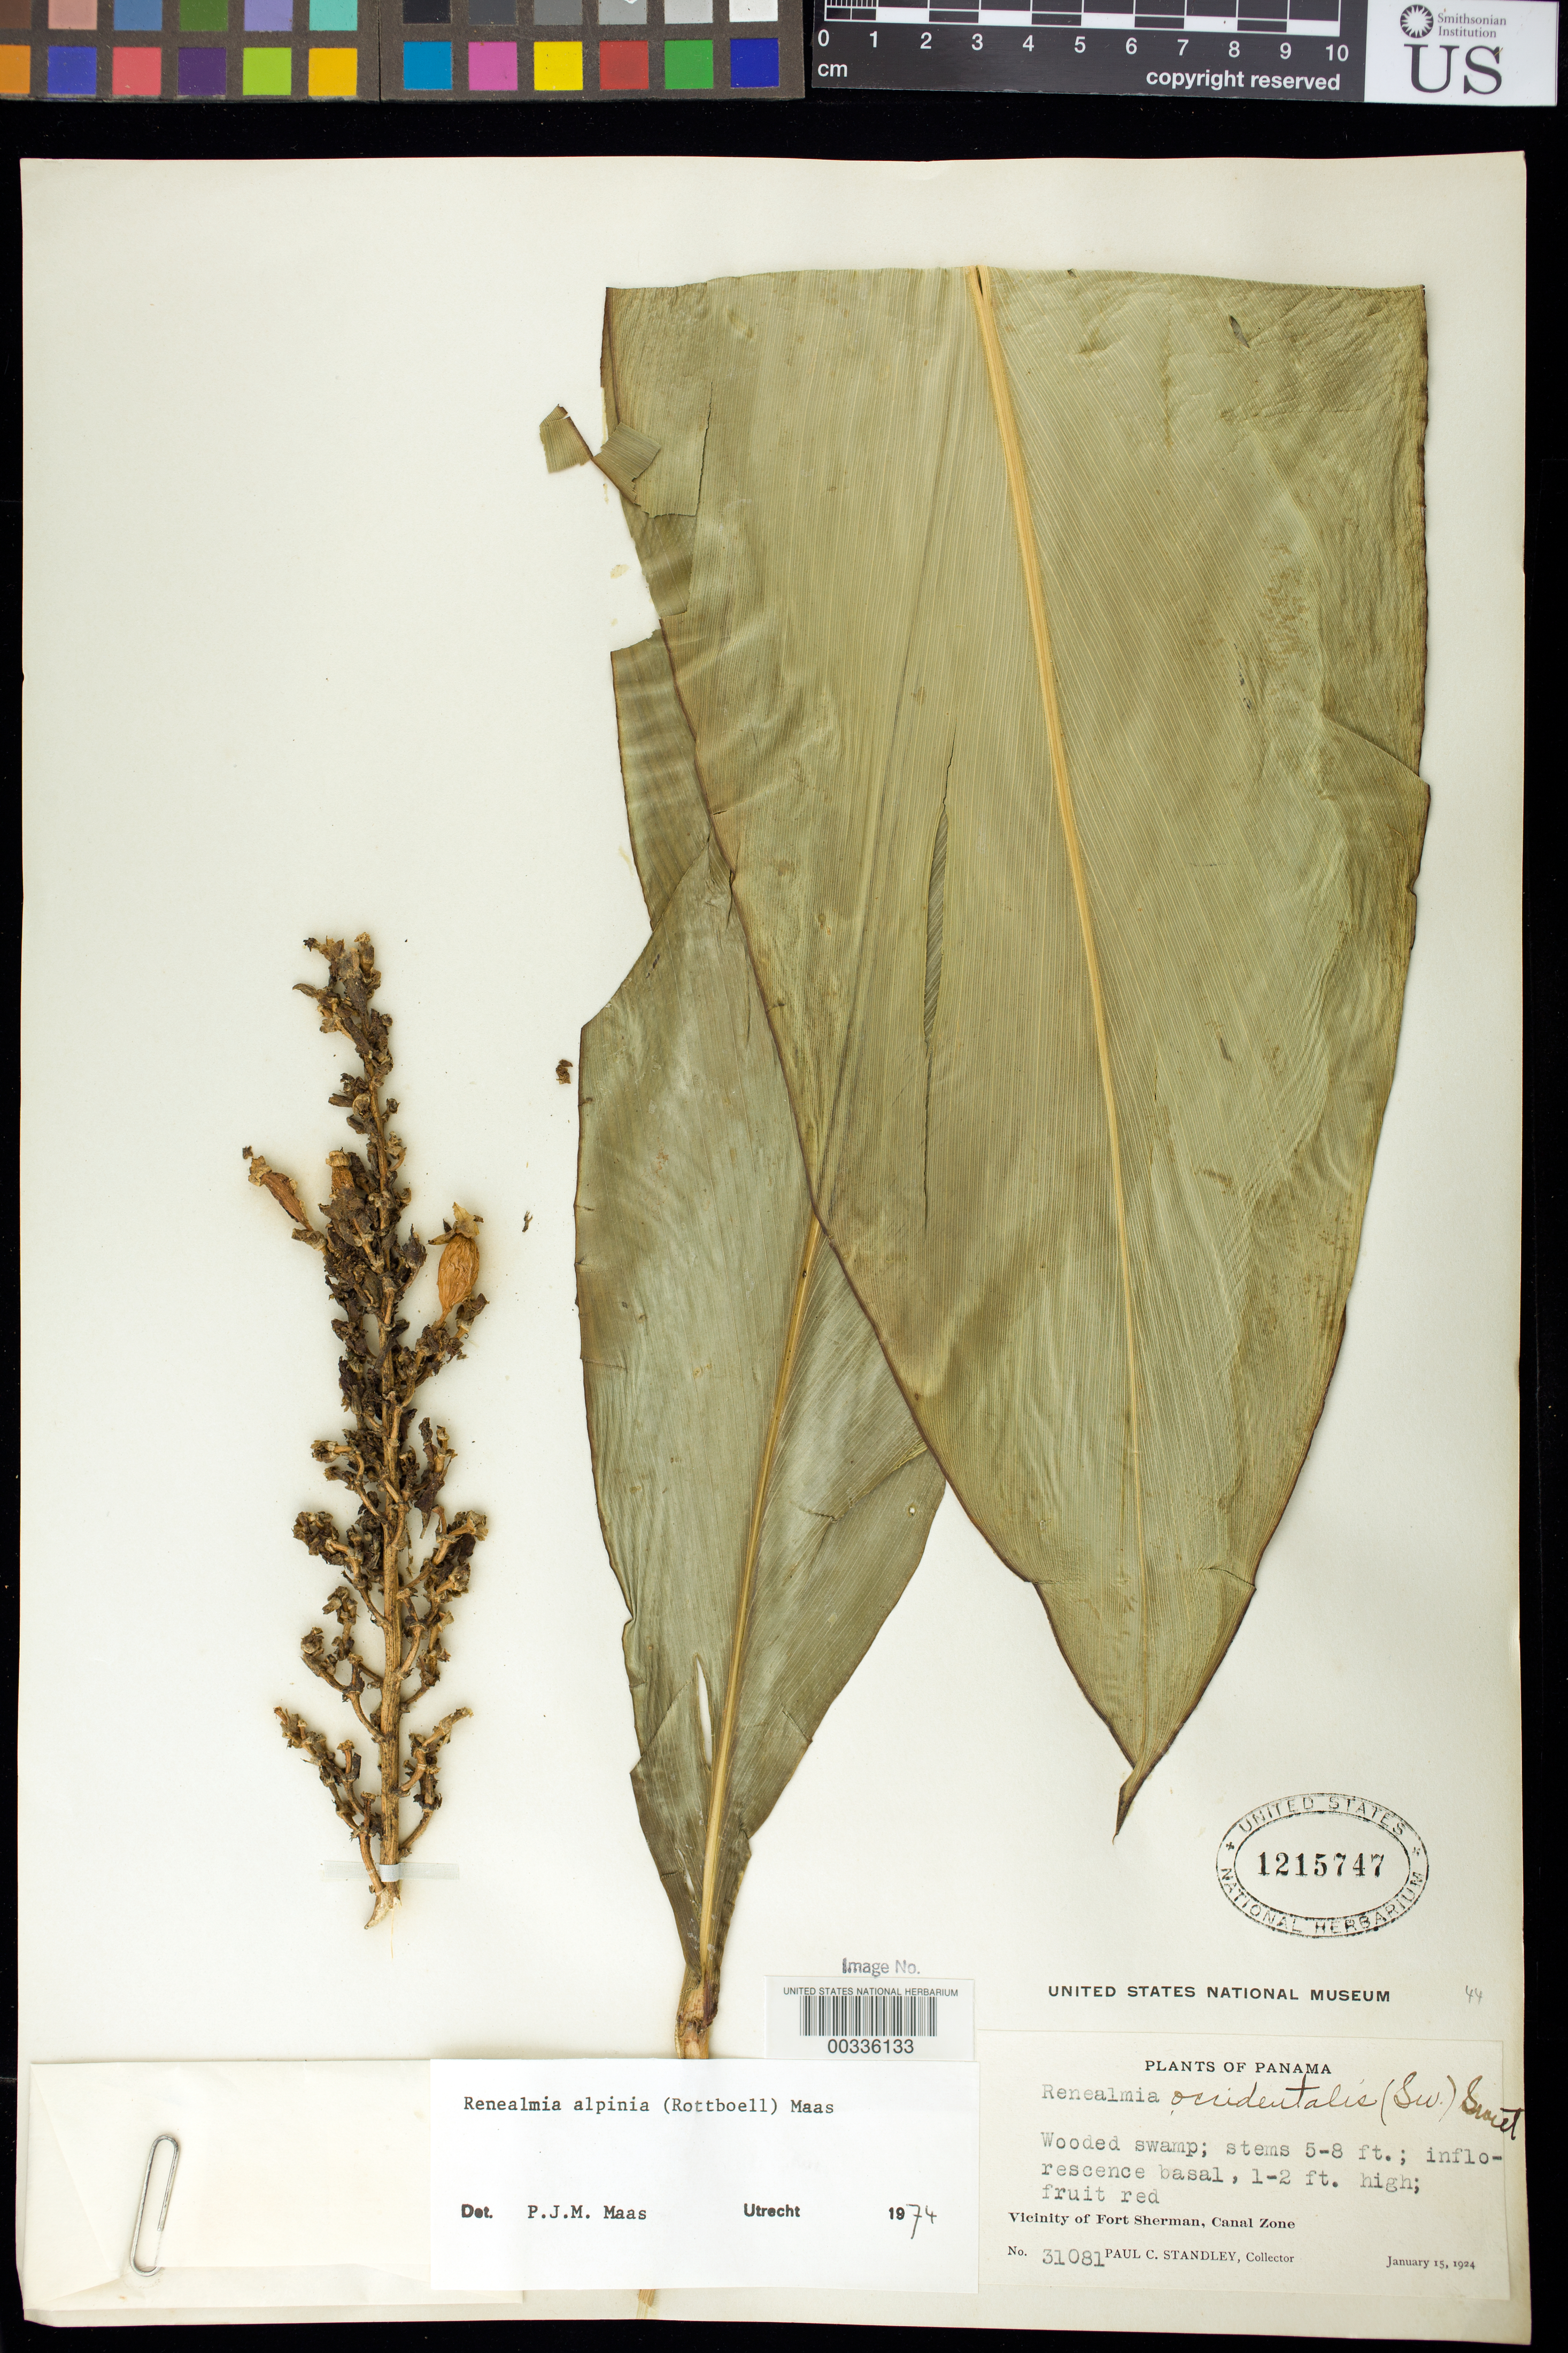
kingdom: Plantae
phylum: Tracheophyta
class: Liliopsida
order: Zingiberales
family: Zingiberaceae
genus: Renealmia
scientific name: Renealmia alpinia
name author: (Rottb.) Maas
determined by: Maas, Paul J. M.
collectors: P. C. Standley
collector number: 31081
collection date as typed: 15 Jan 1924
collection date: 1924-01-15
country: Panama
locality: Vicinity of Fort Sherman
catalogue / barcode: US 1215747